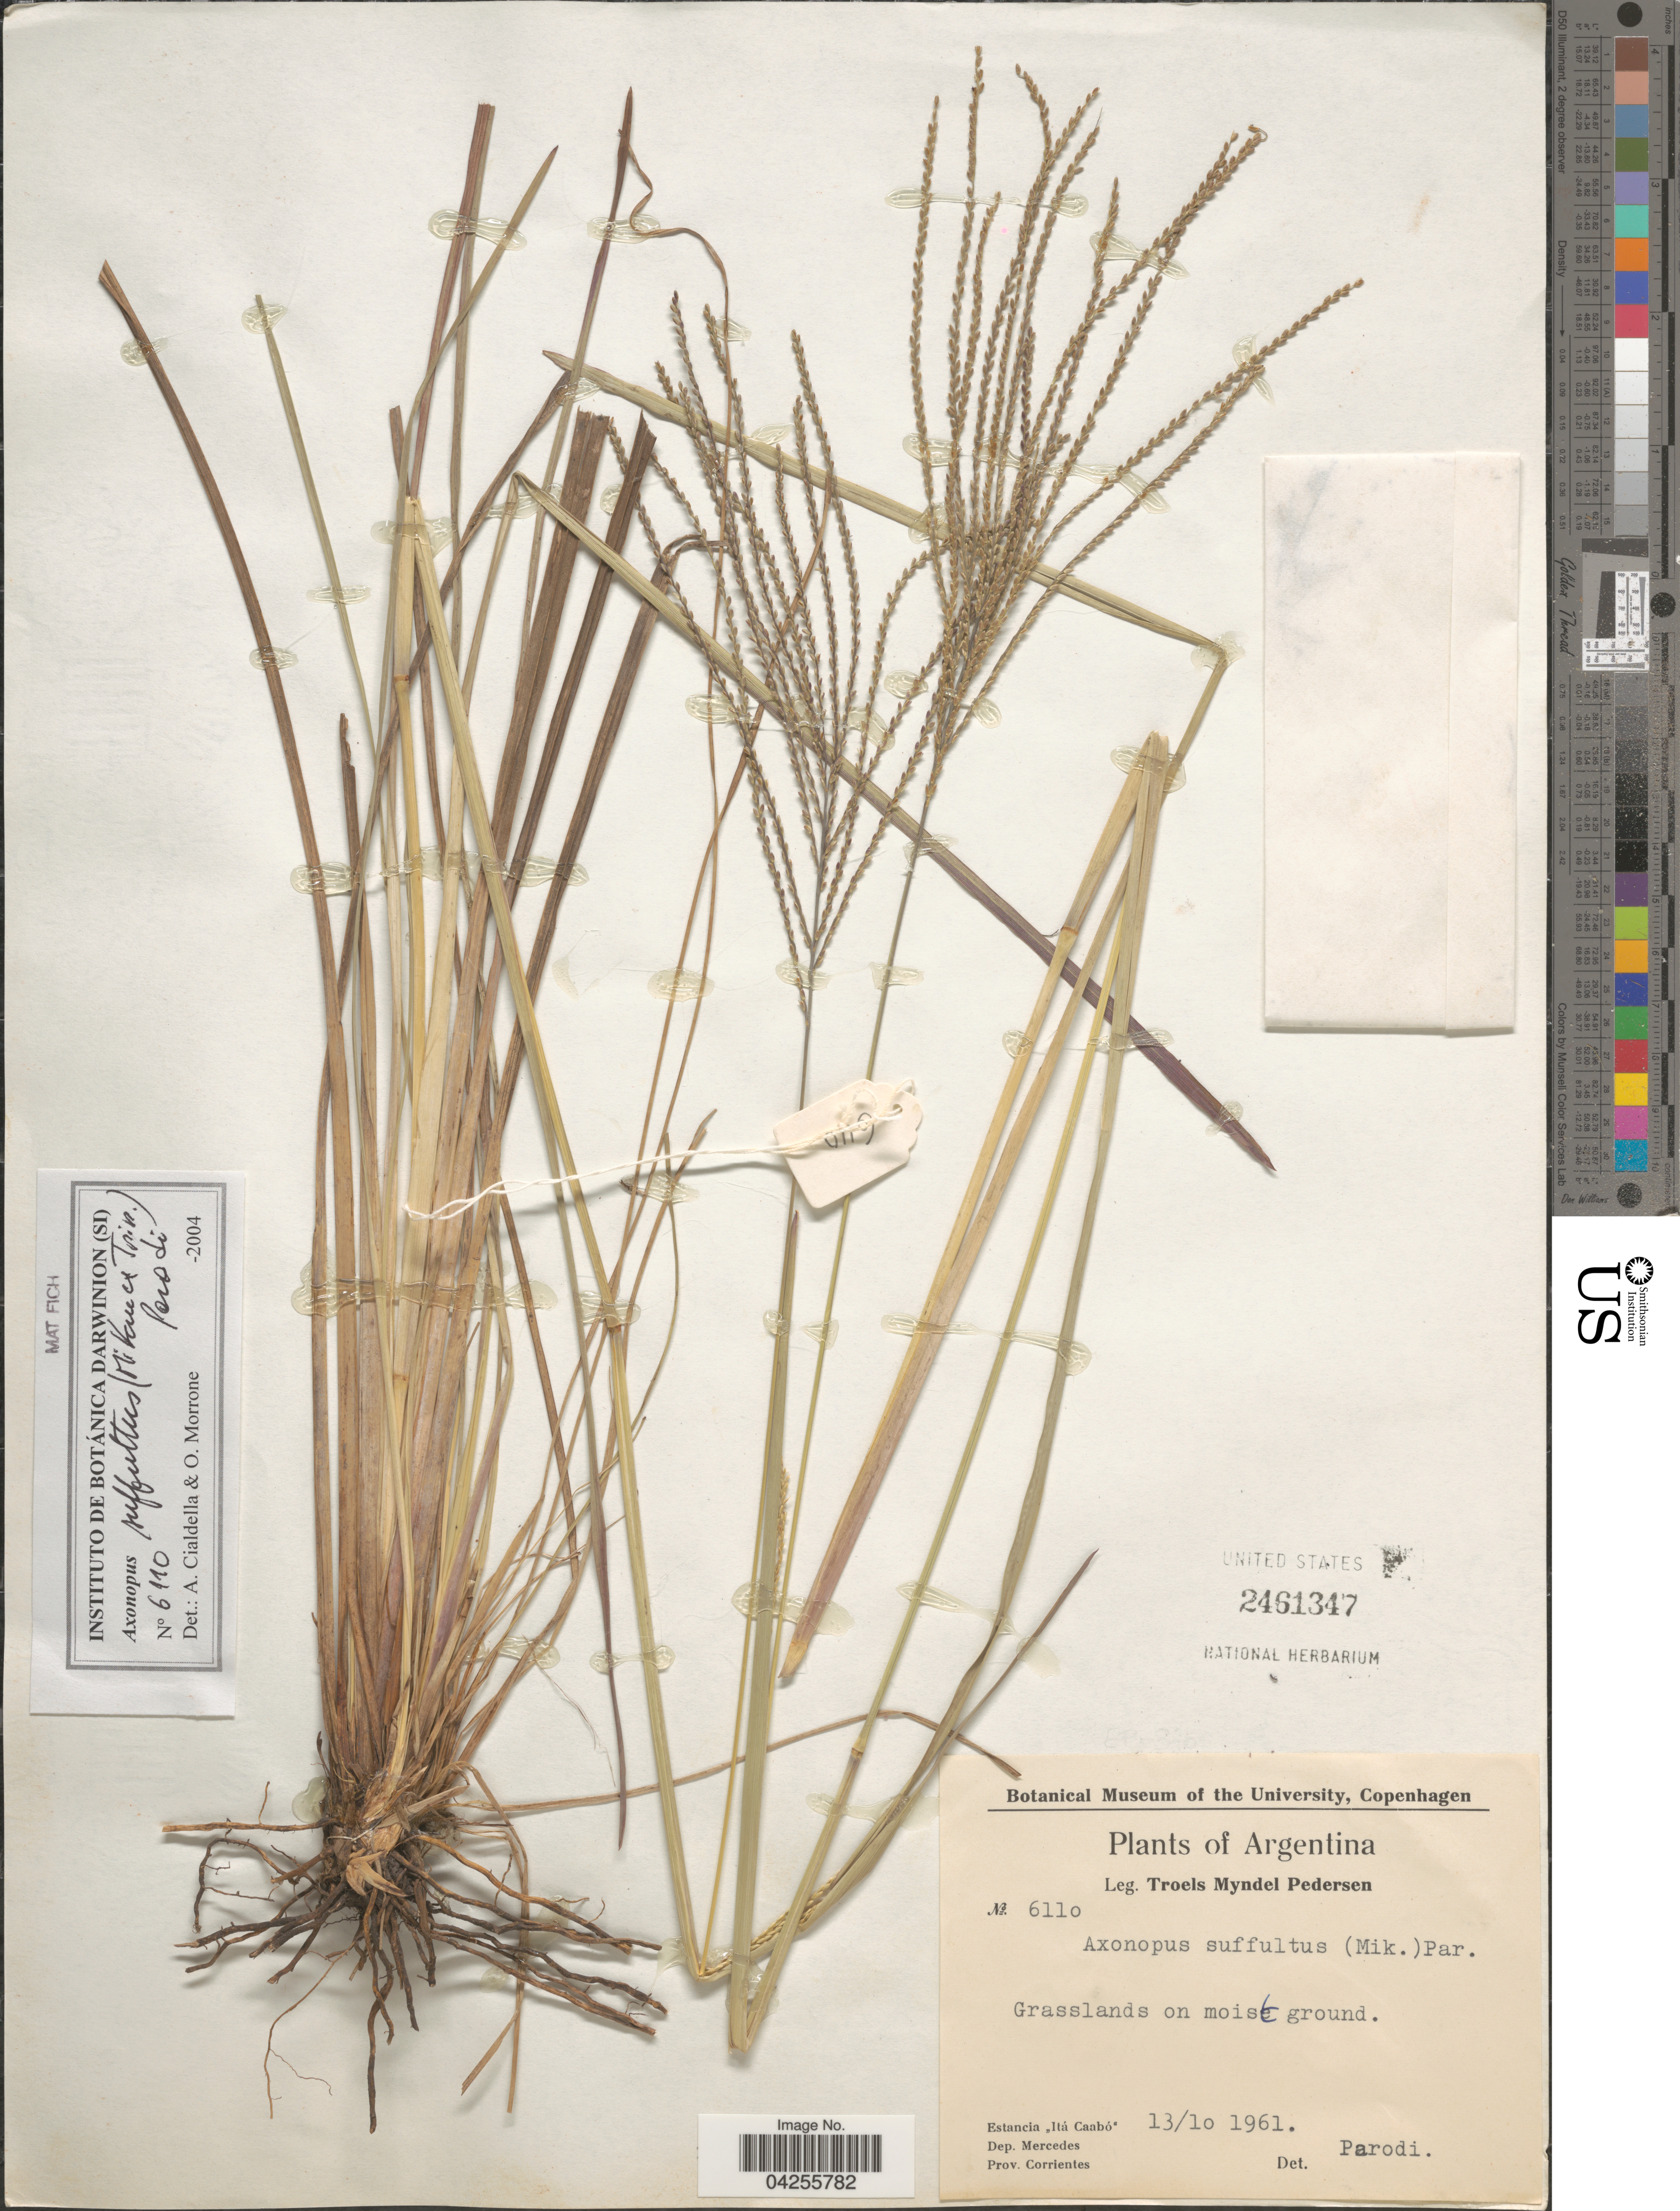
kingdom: Plantae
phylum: Tracheophyta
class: Liliopsida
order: Poales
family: Poaceae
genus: Axonopus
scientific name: Axonopus suffultus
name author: (Nees) Kuhlm.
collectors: T. Pederson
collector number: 6110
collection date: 1961-10-13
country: Argentina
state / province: Corrientes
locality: Estancia "Ità Caabó". Dep. Mercedes.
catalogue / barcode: US 2461347